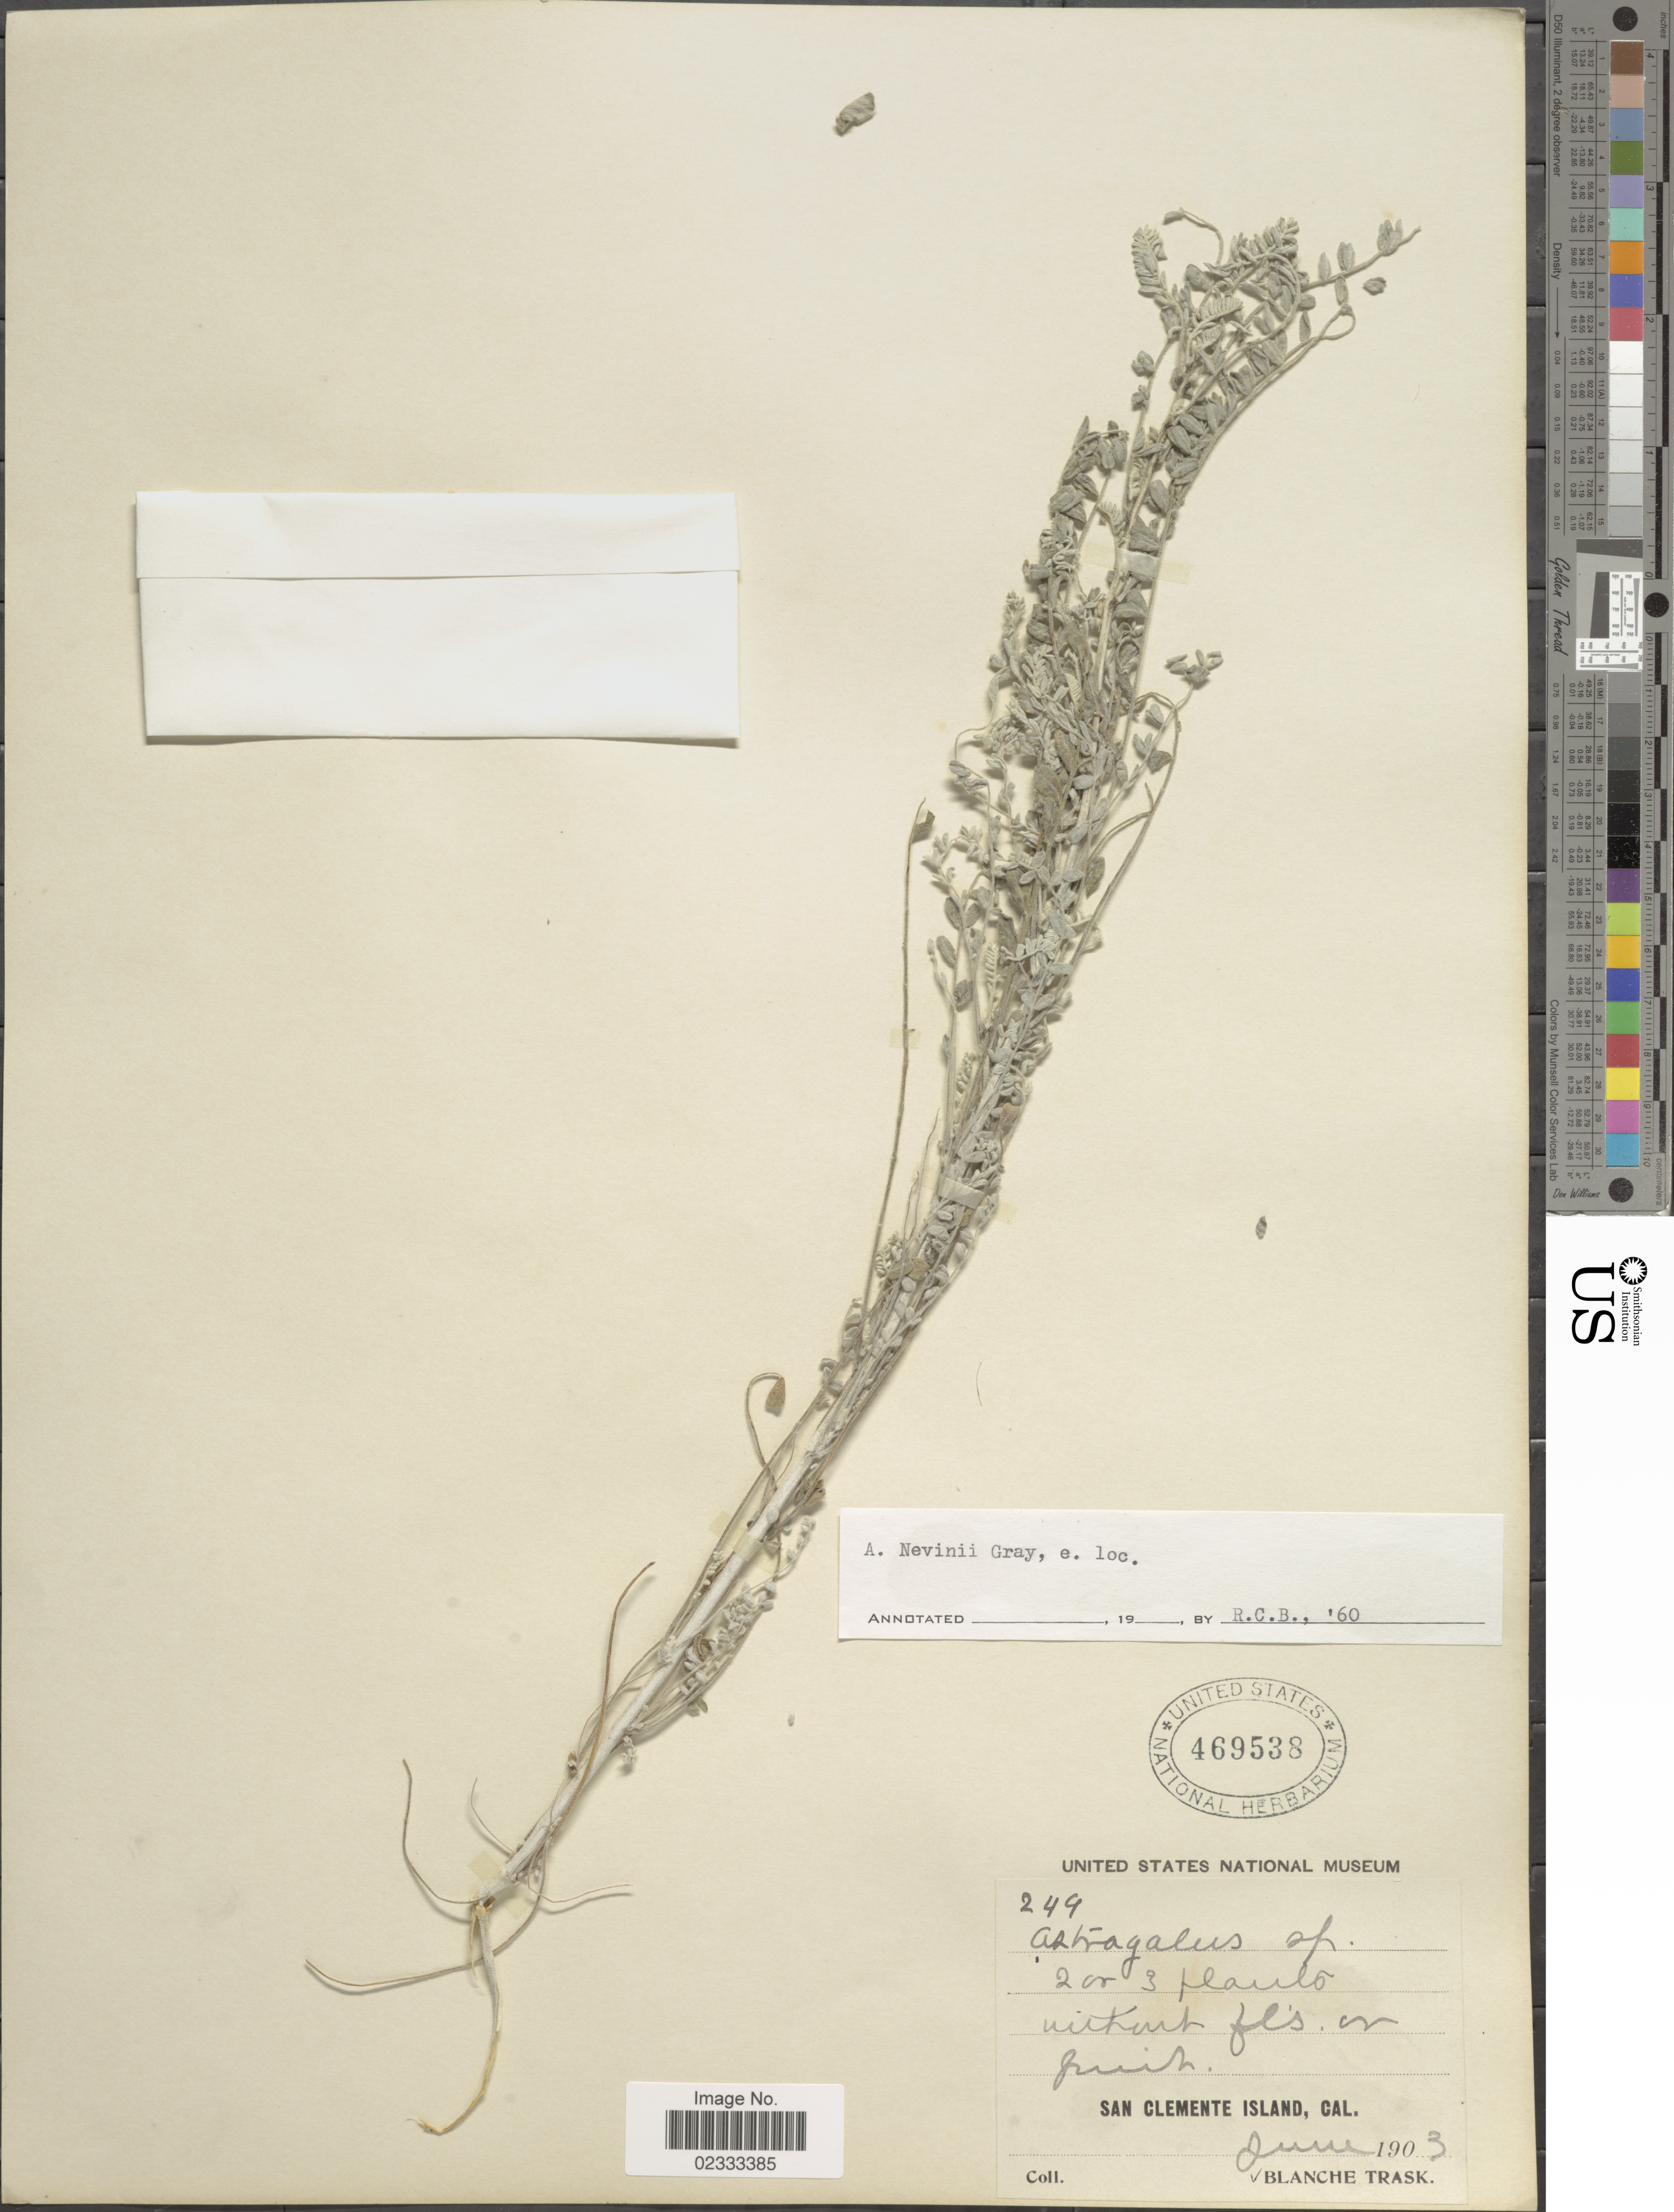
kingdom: Plantae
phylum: Tracheophyta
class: Magnoliopsida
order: Fabales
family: Fabaceae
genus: Astragalus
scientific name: Astragalus nevinii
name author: A. Gray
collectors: B. Trask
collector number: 249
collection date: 1903-06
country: United States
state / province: California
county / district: Los Angeles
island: San Clemente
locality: San Clemente Island.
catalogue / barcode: US 469538